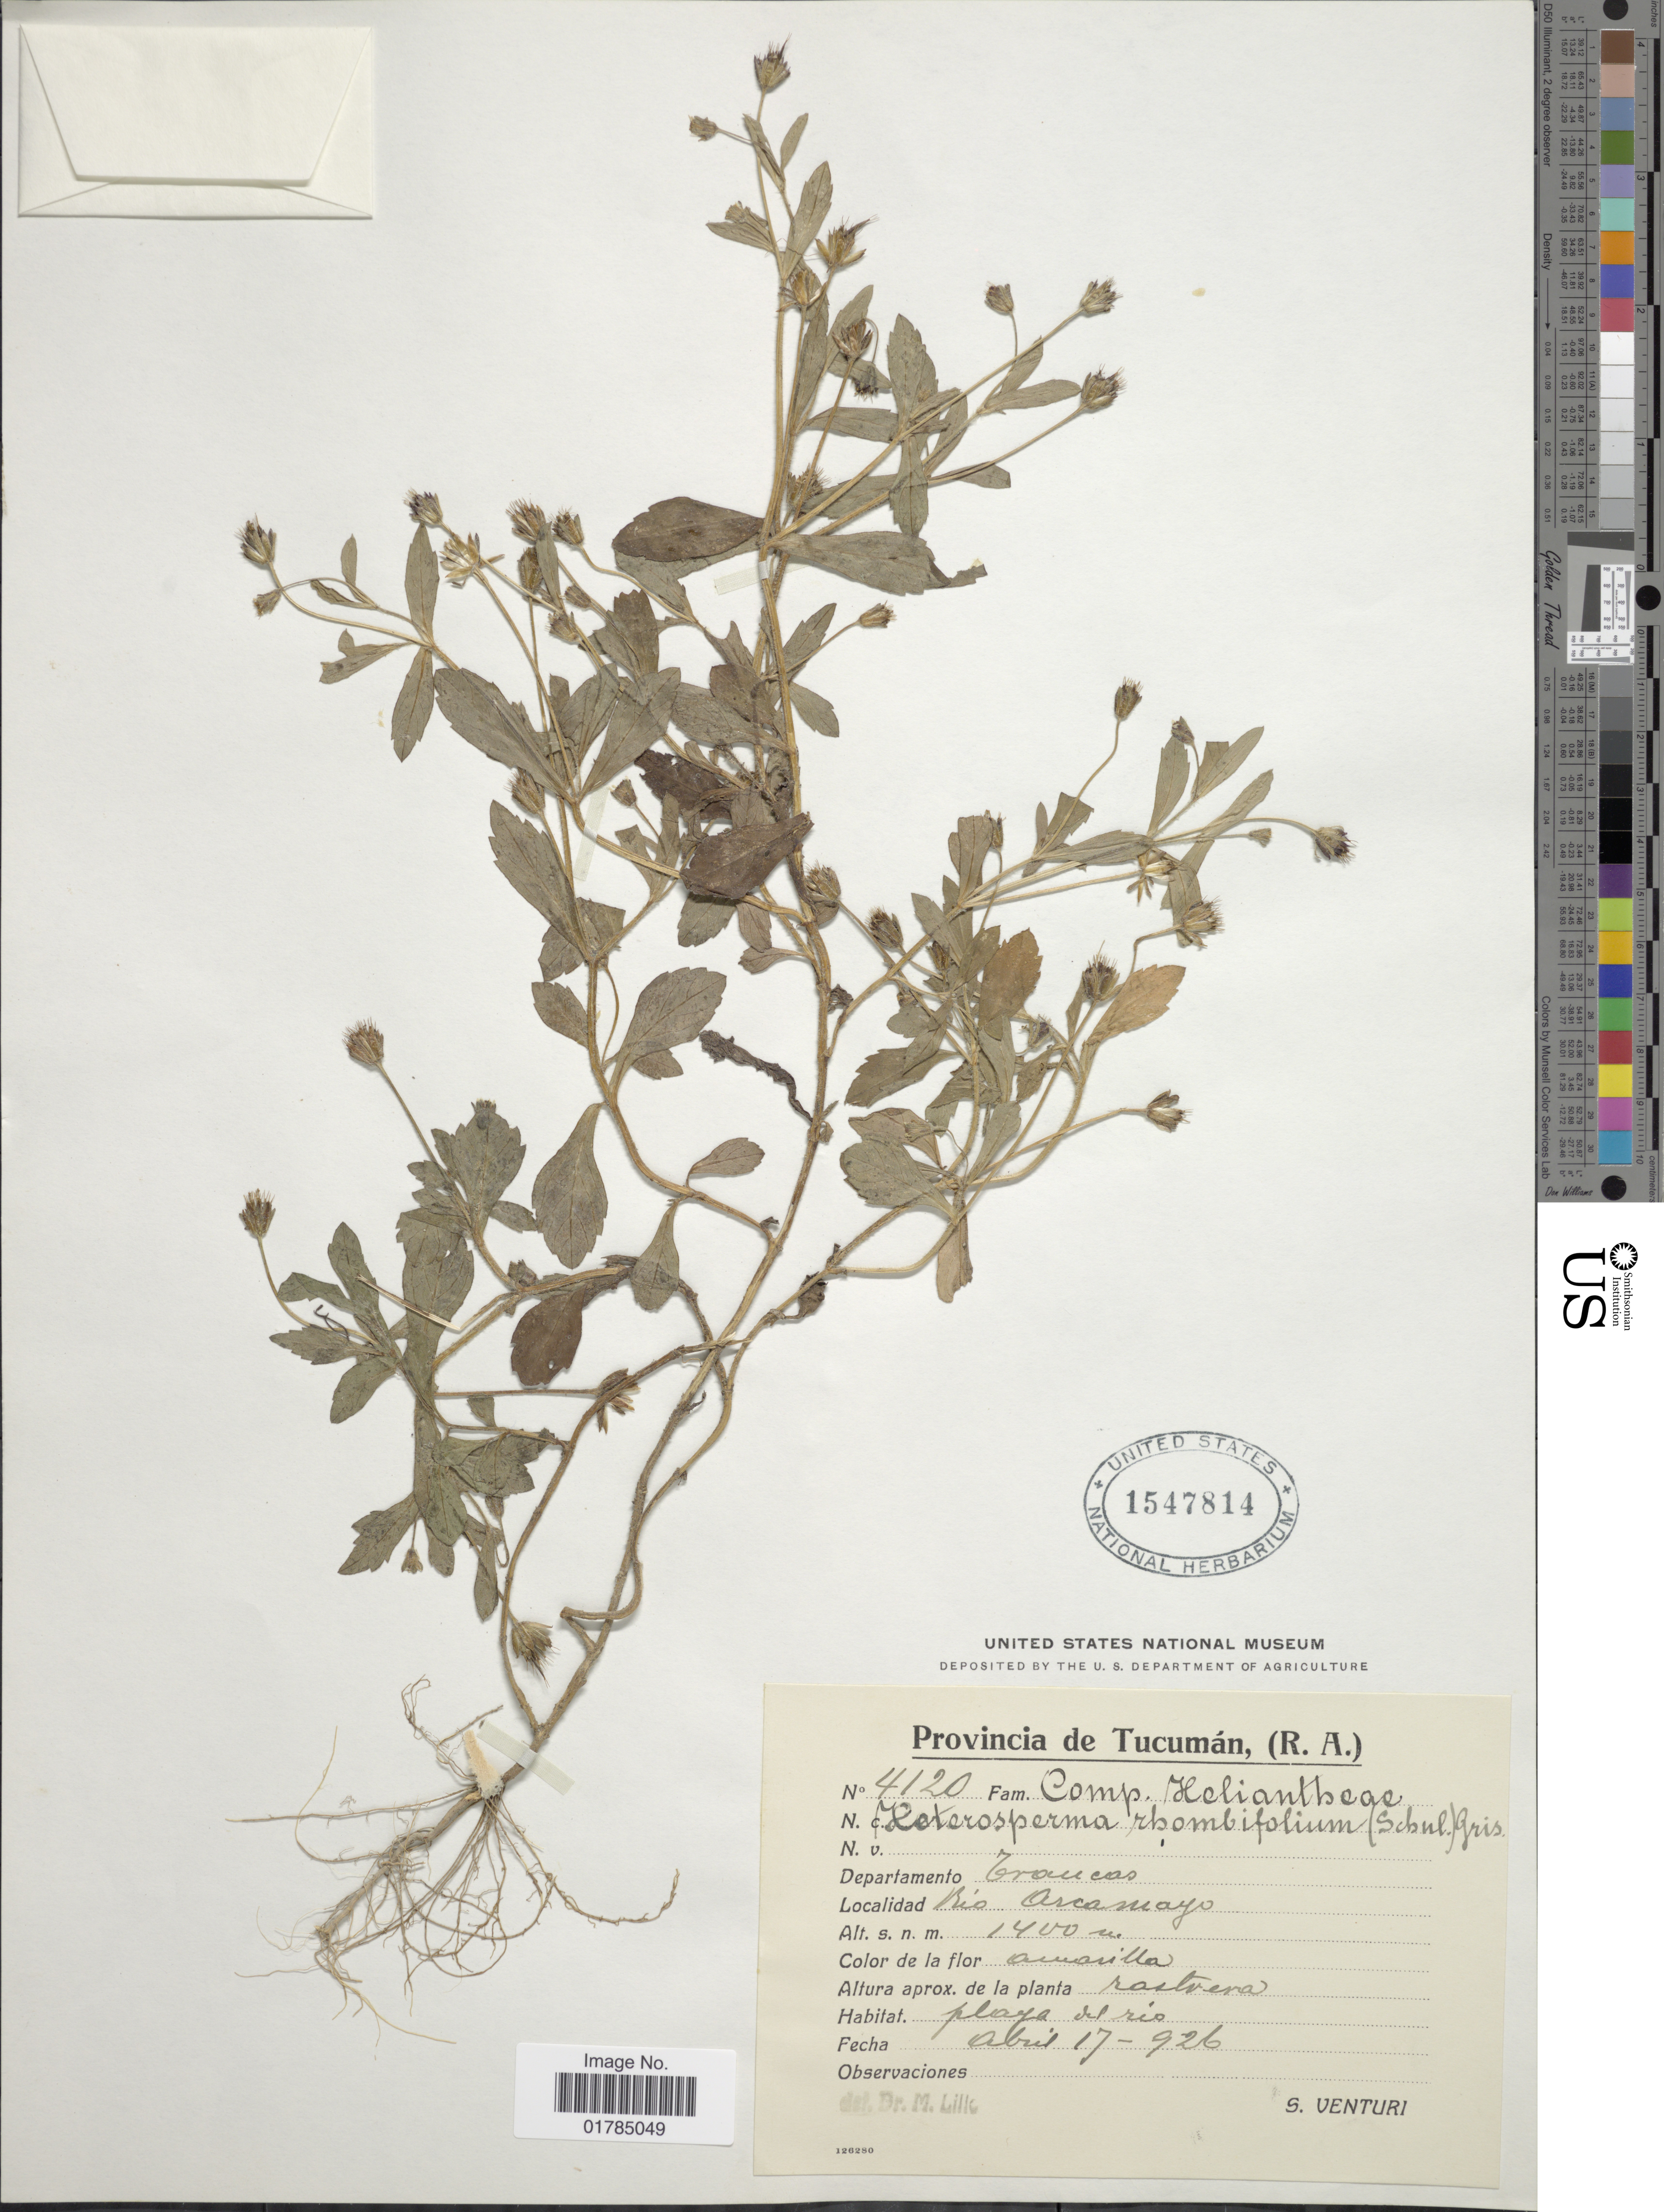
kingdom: Plantae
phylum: Tracheophyta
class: Magnoliopsida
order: Asterales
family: Asteraceae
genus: Heterosperma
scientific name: Heterosperma rhombifolium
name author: (Sch. Bip.) Griseb.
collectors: S. Venturi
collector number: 4120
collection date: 1926-04-27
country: Argentina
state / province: Tucuman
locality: Departamento Traucas, Rio Orcamayo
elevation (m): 1400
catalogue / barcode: US 1547814